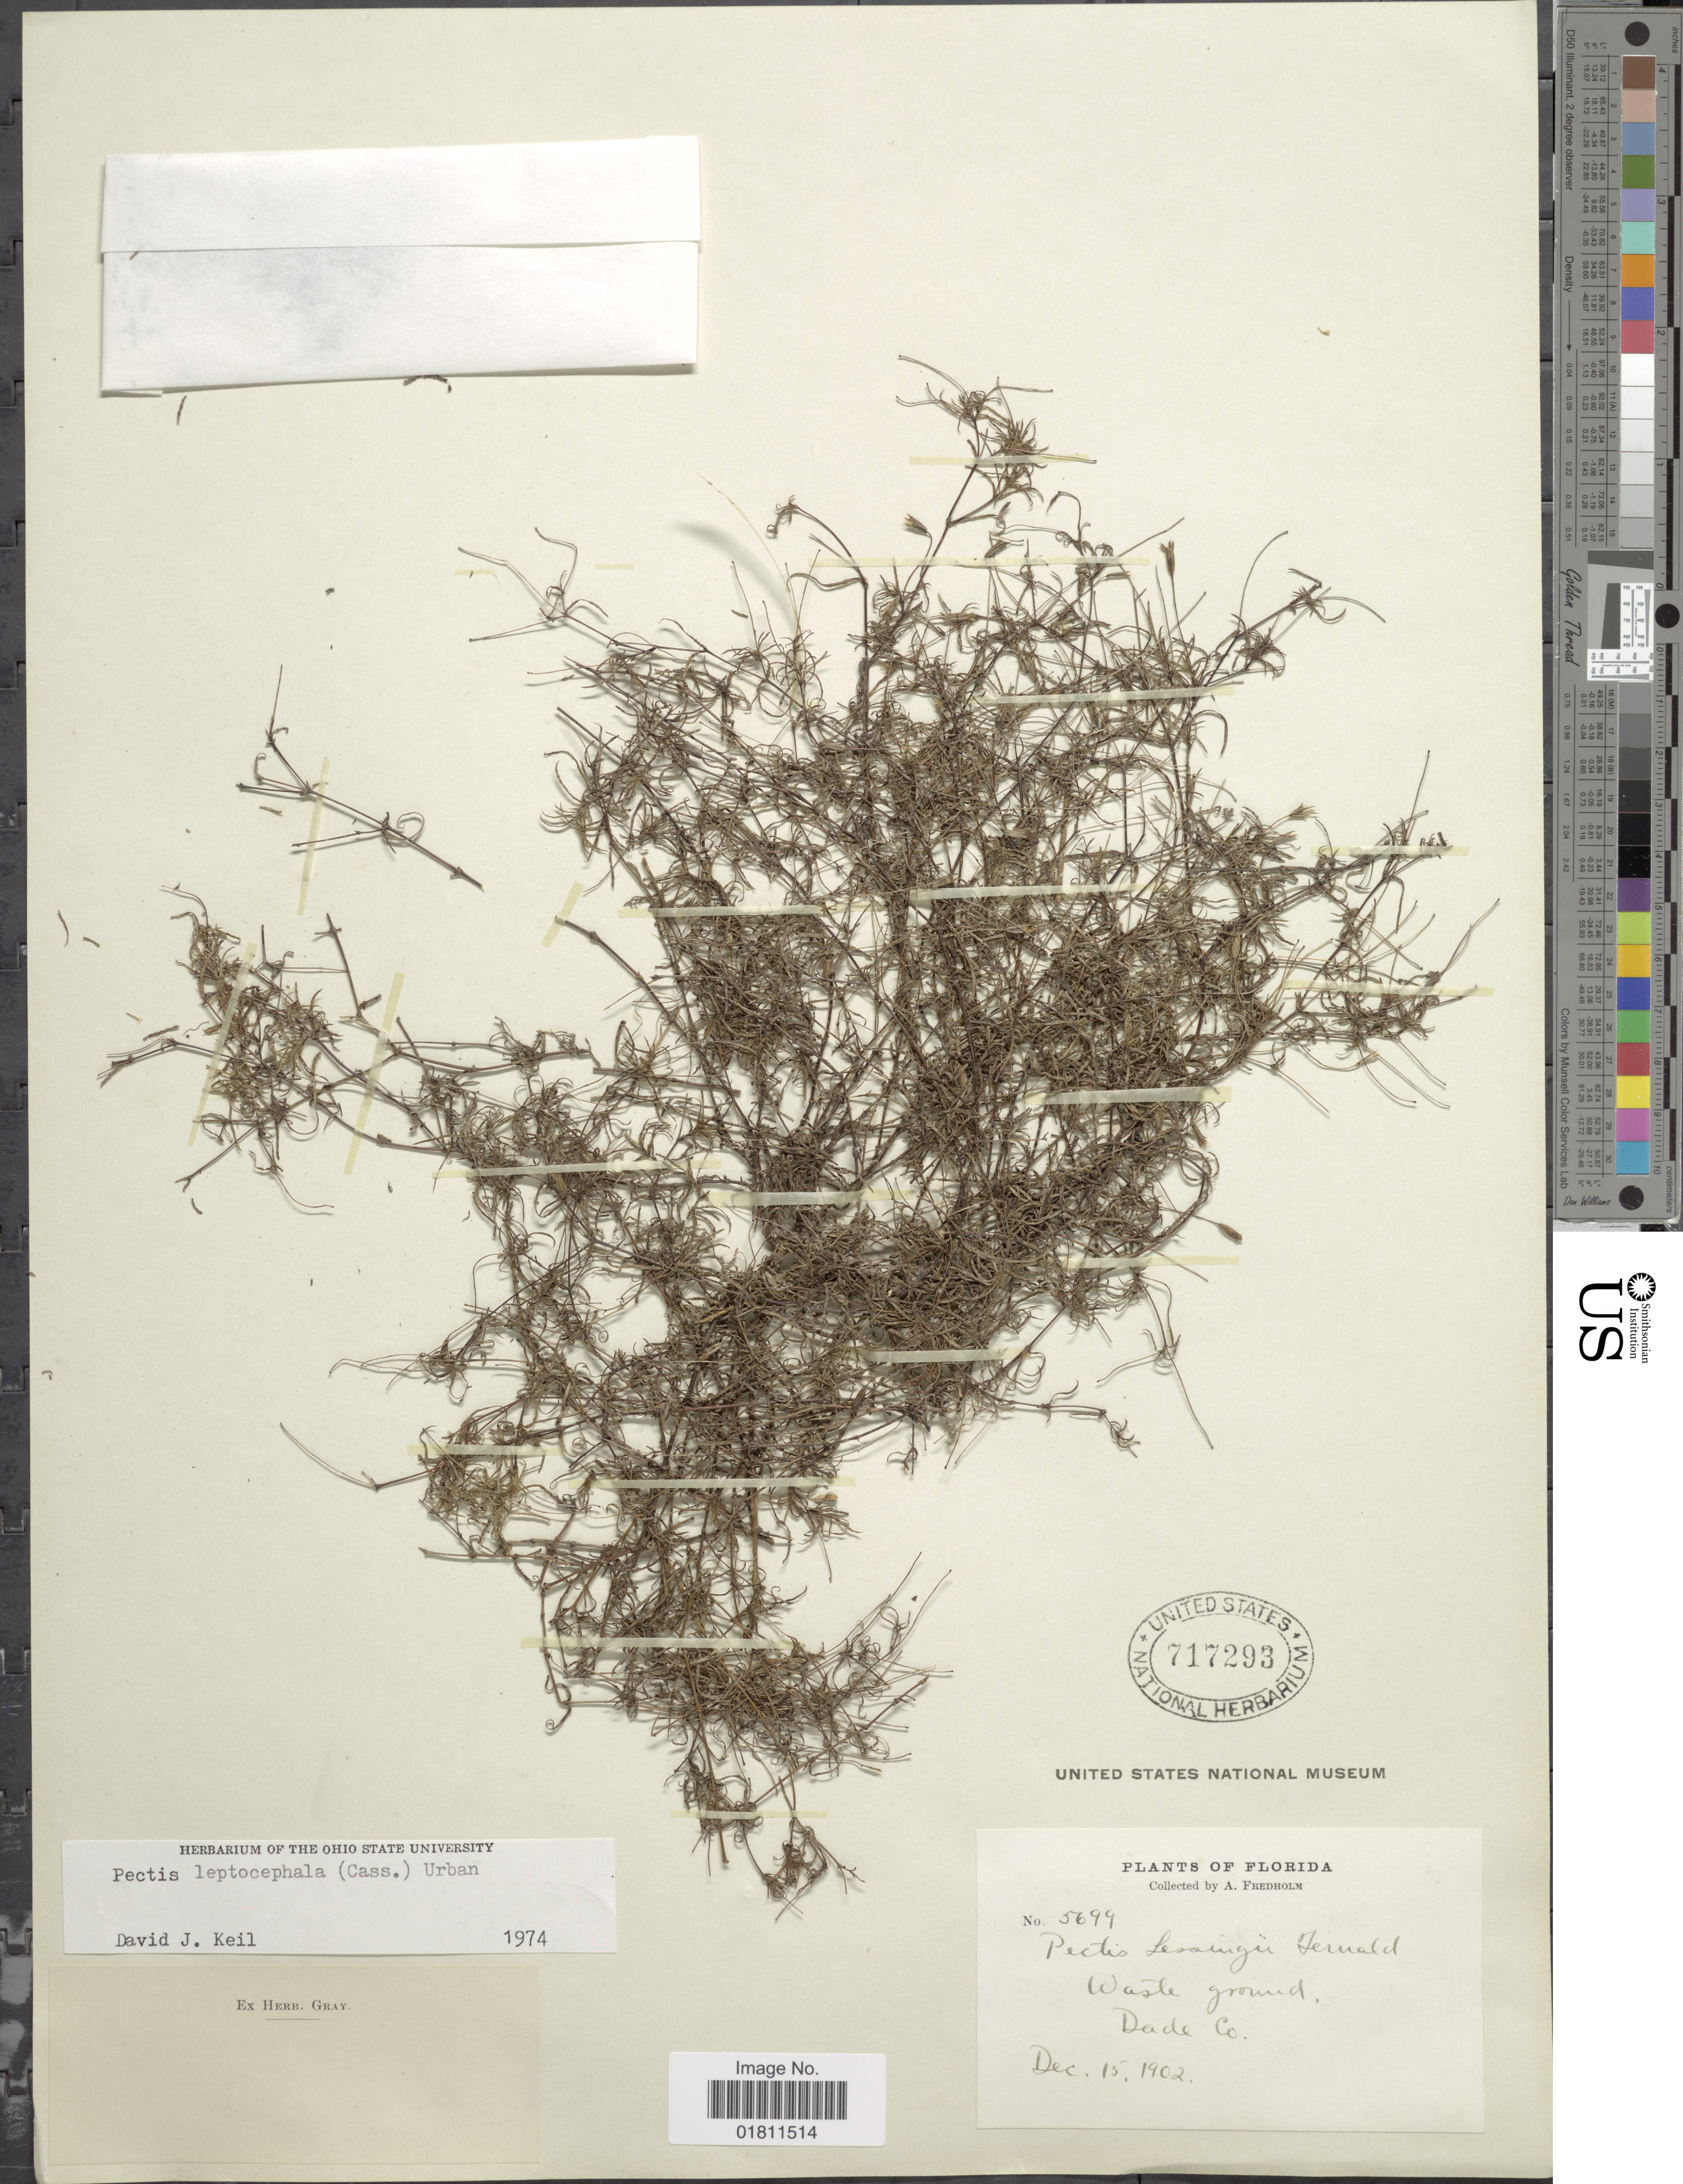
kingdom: Plantae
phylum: Tracheophyta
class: Magnoliopsida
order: Asterales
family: Asteraceae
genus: Pectis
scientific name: Pectis leptocephala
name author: (Cass.) Urb.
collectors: A. Fredholm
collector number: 5699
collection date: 1902-12-15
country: United States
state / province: Florida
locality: Waste ground, Dade Co.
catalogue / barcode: US 717293